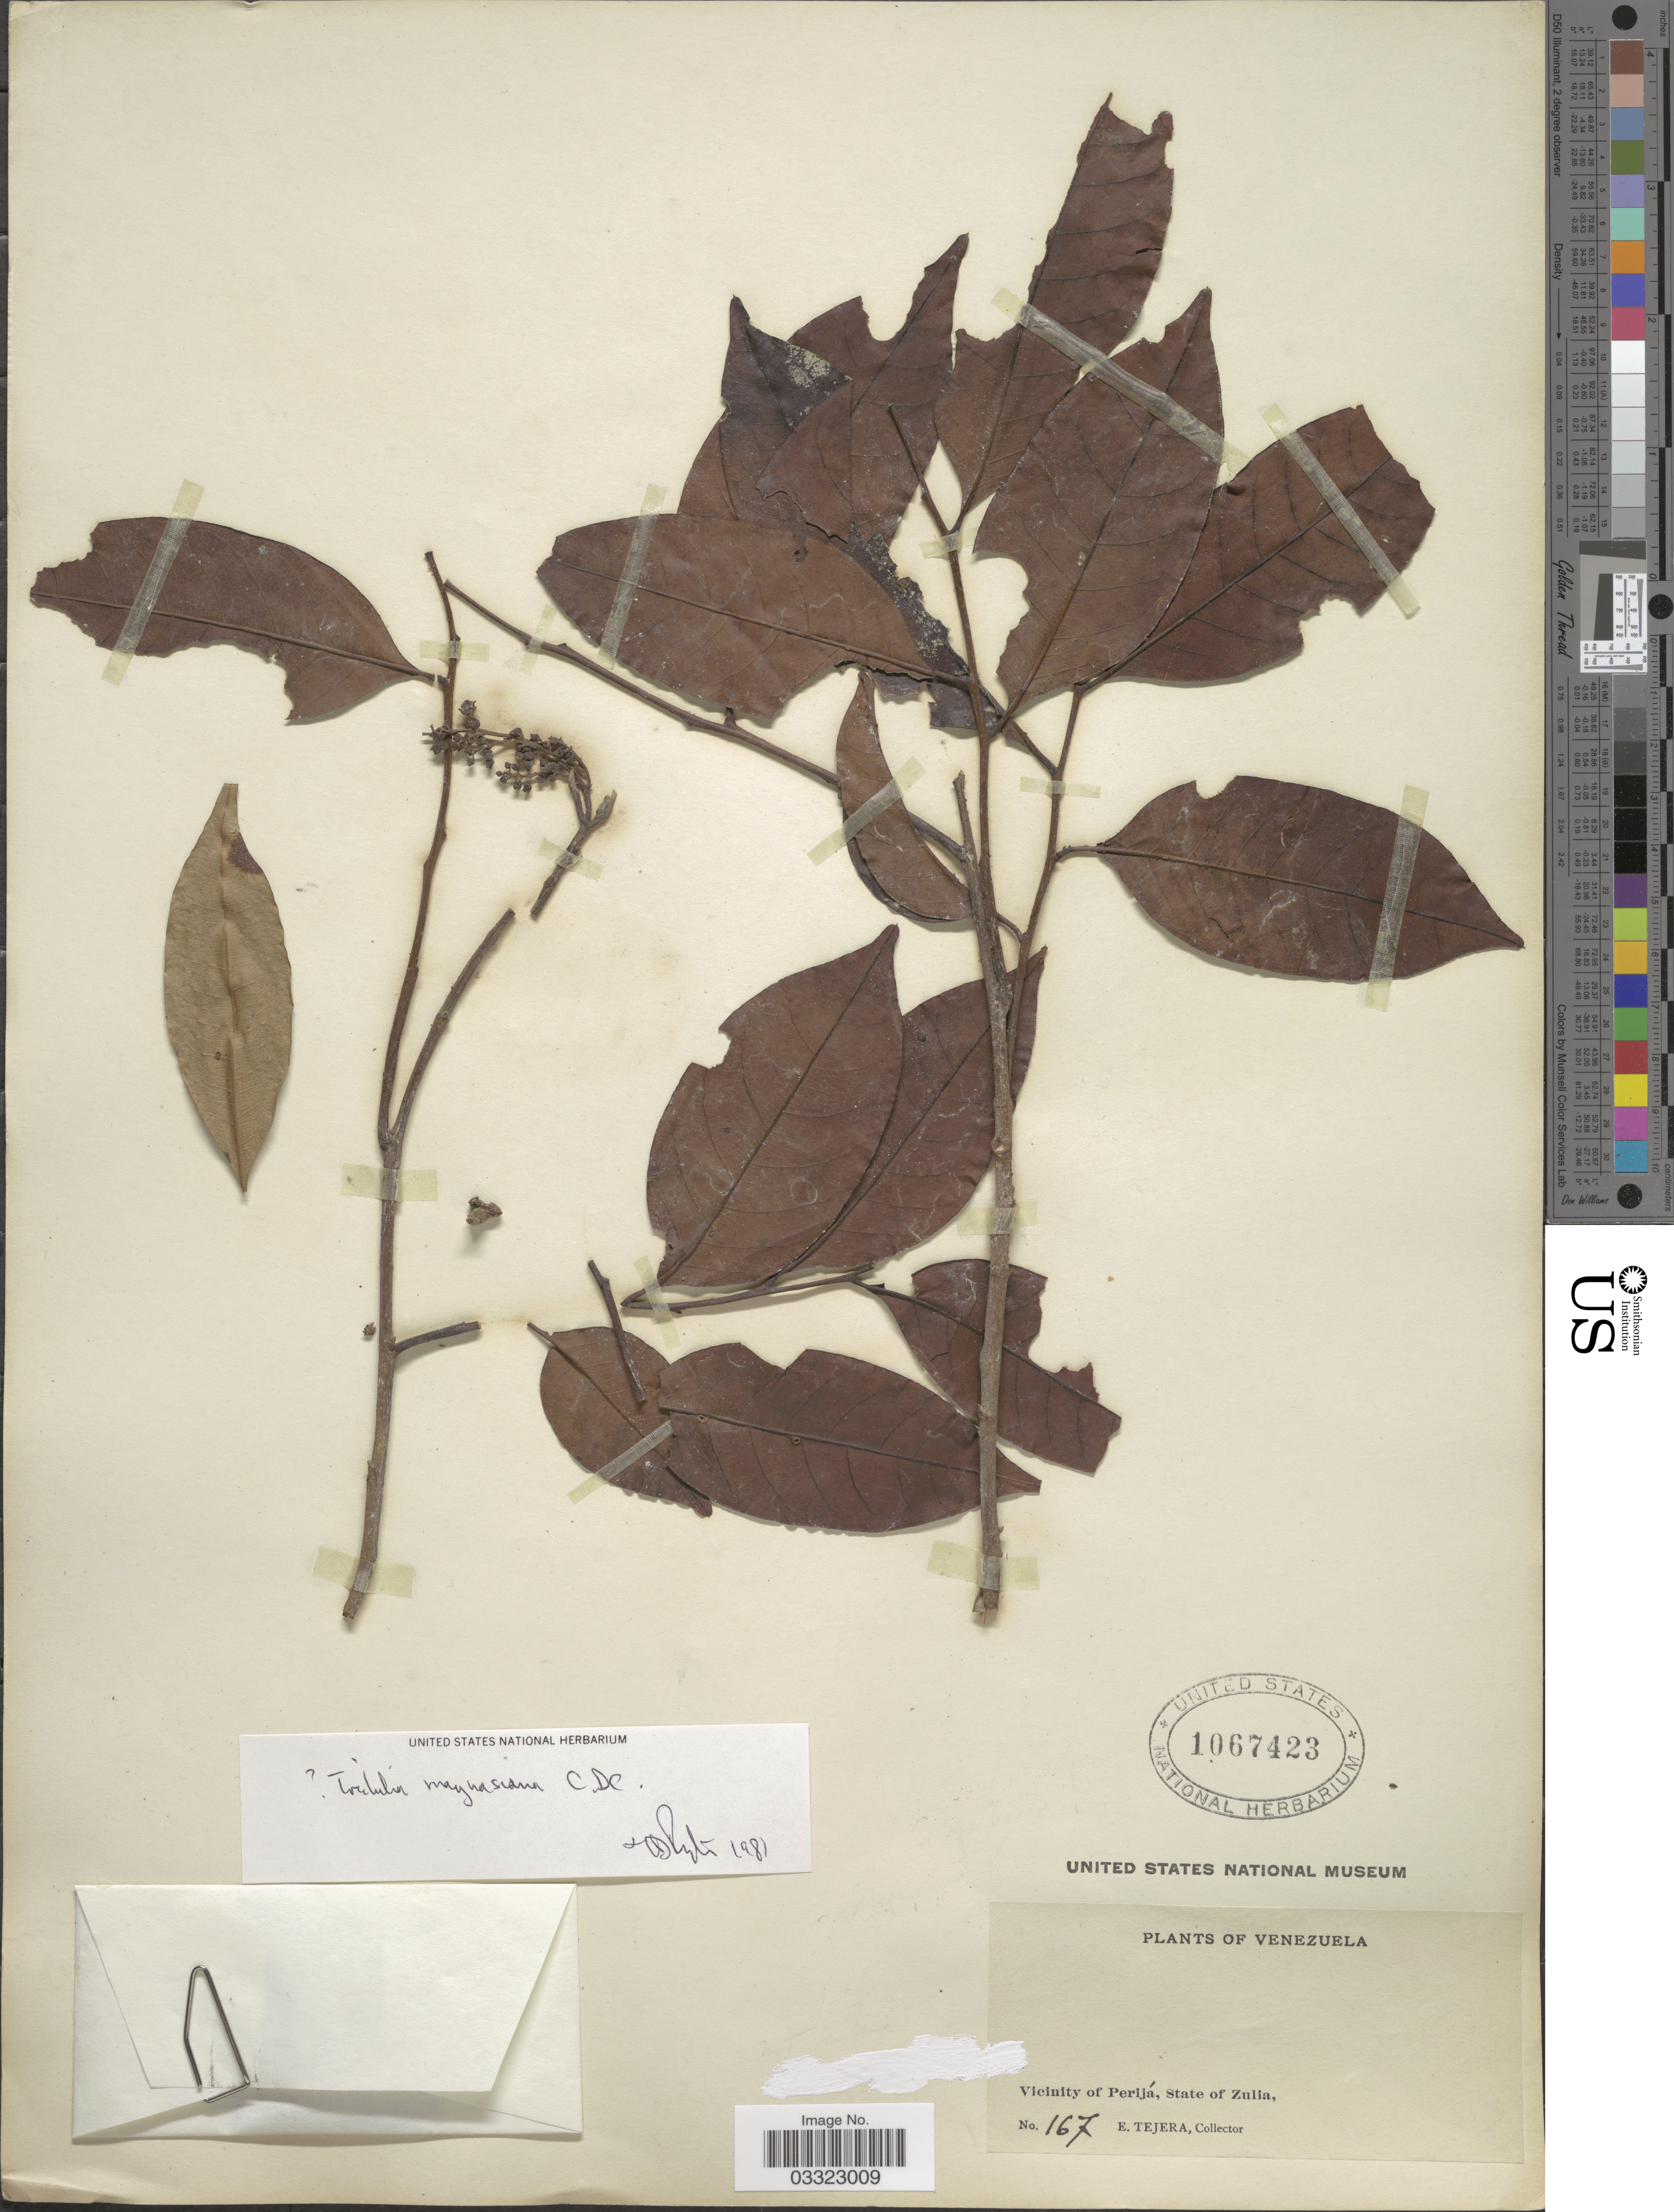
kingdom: Plantae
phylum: Tracheophyta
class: Magnoliopsida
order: Sapindales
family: Meliaceae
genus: Trichilia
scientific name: Trichilia maynasiana subsp. maynasiana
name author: C. DC.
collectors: E. Tejera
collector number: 167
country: Venezuela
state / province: Zulia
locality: Vicinity of Perijá.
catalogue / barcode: US 1067423